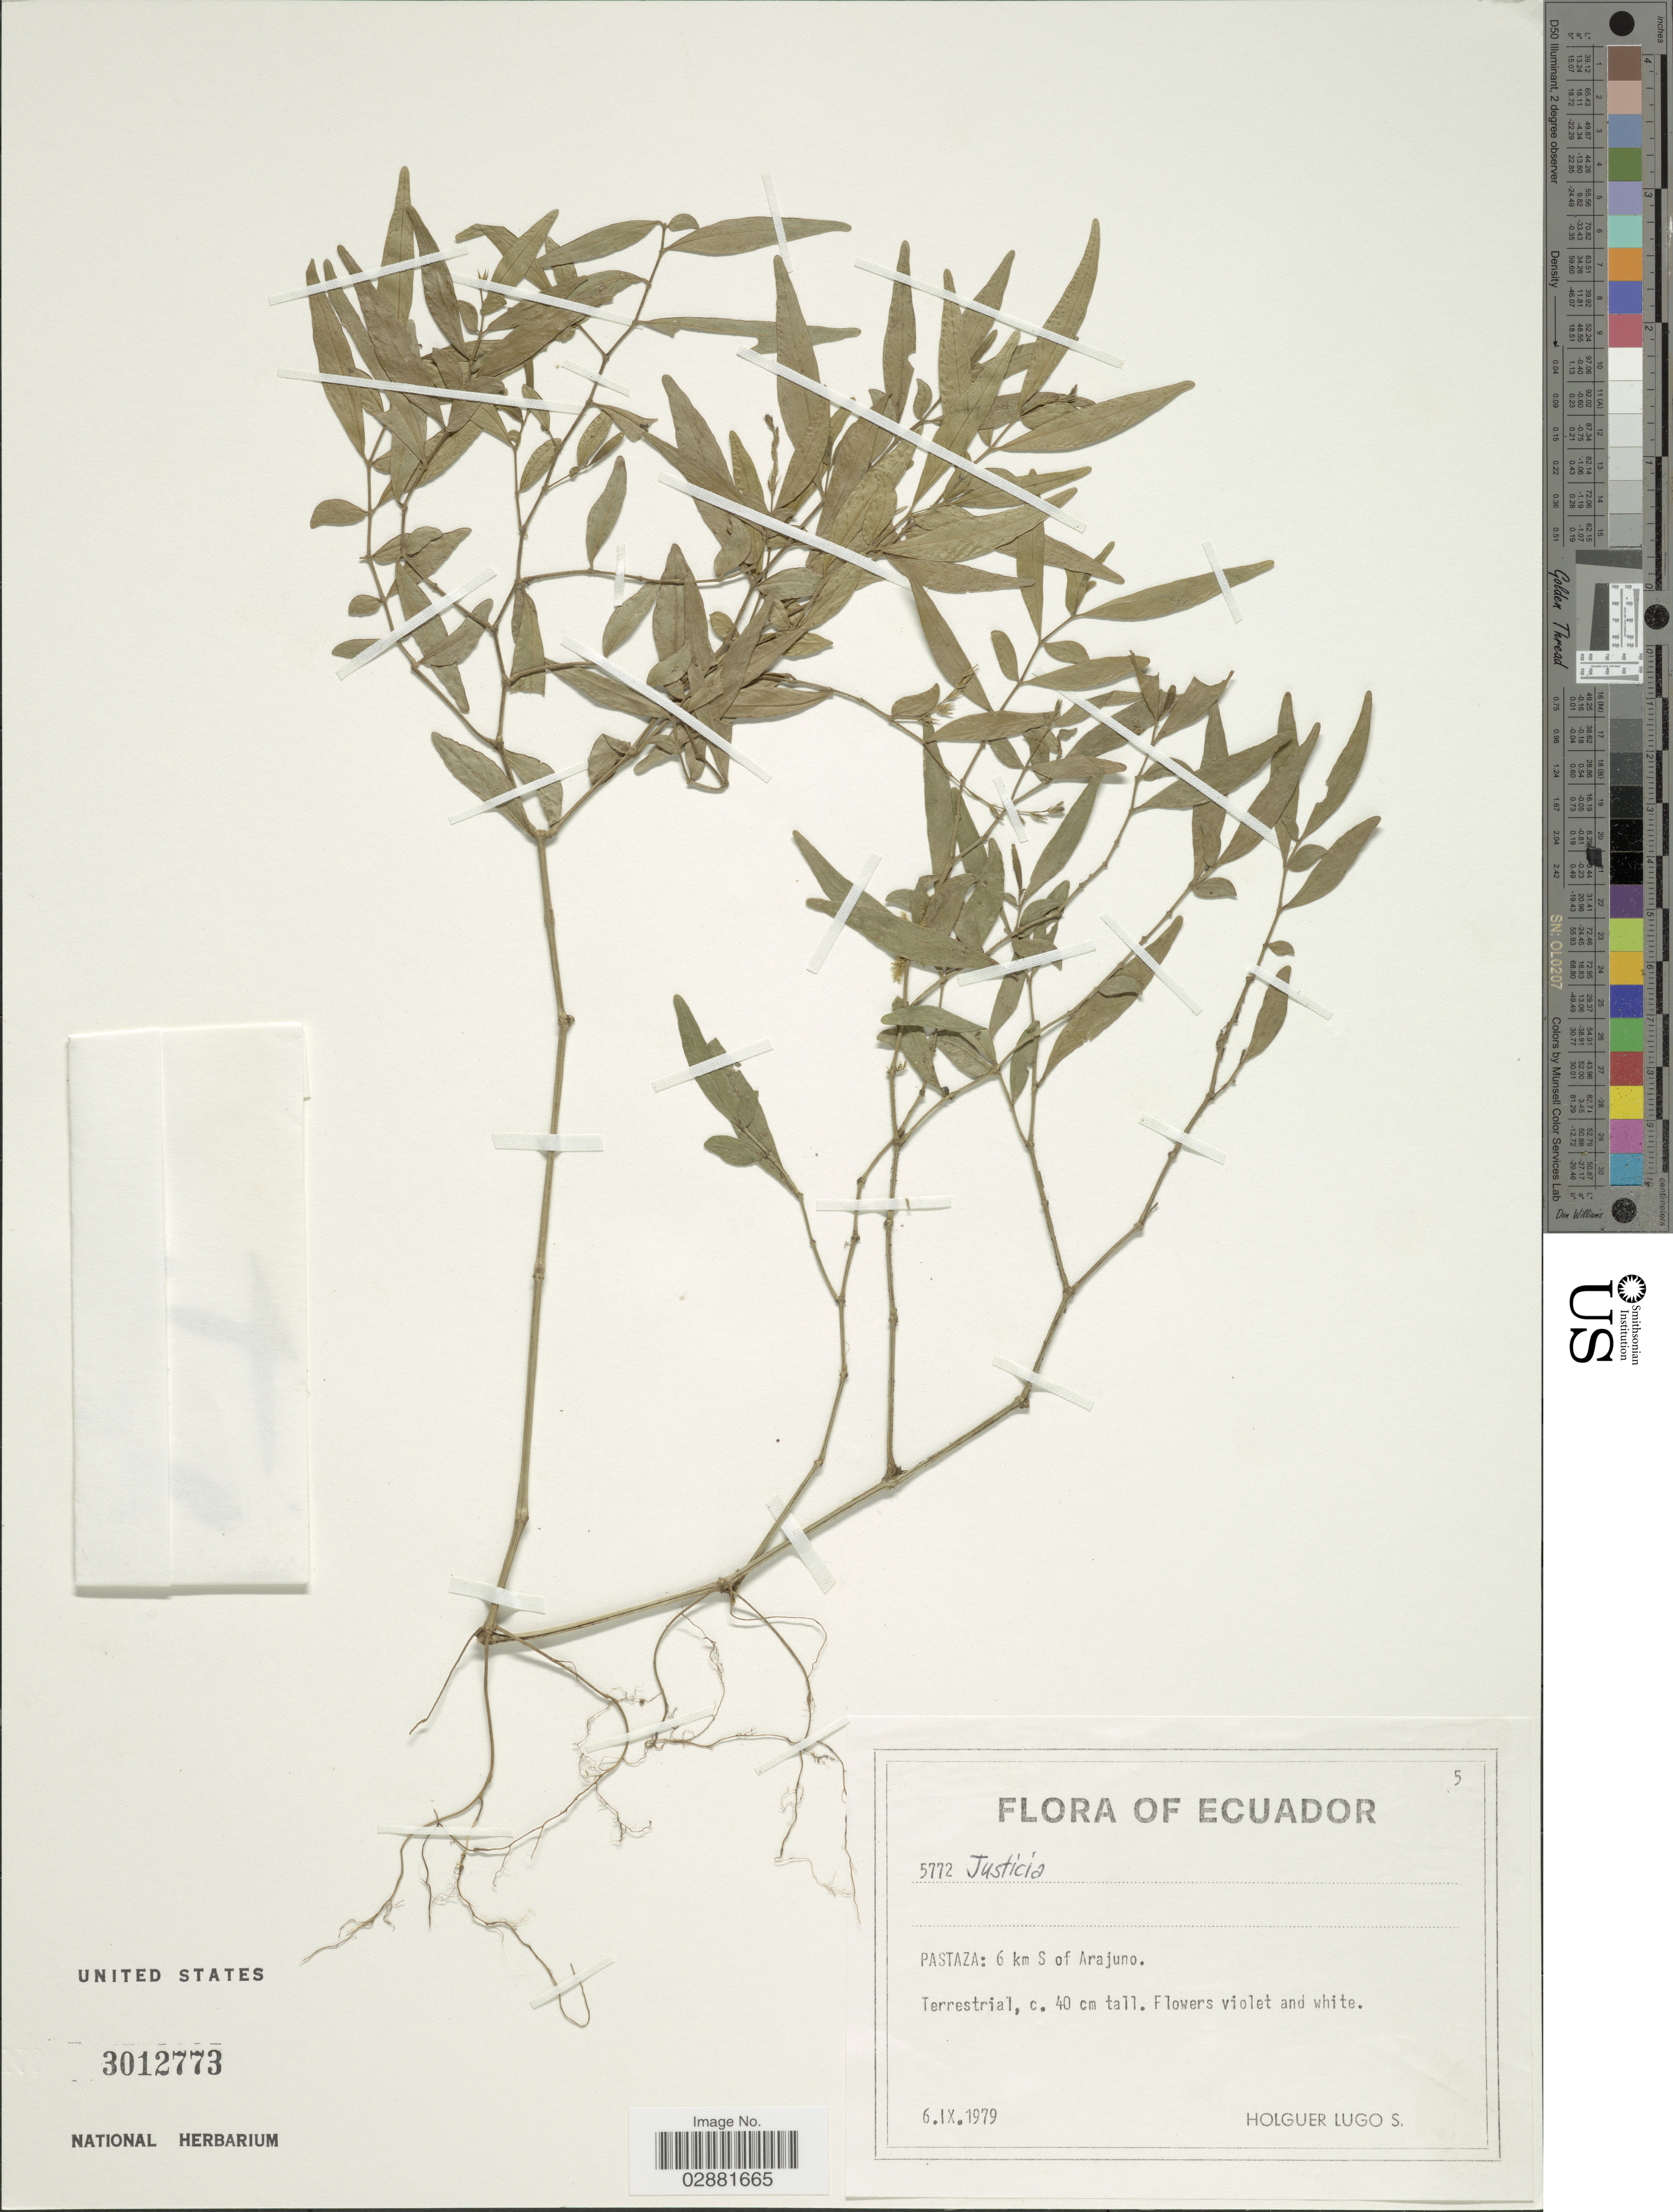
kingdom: Plantae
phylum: Tracheophyta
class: Magnoliopsida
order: Lamiales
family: Acanthaceae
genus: Justicia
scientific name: Justicia sp.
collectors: H. Lugo S.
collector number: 5772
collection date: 1979-09-06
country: Ecuador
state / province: Pastaza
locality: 6 km S of Arajuno.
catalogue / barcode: US 3012773